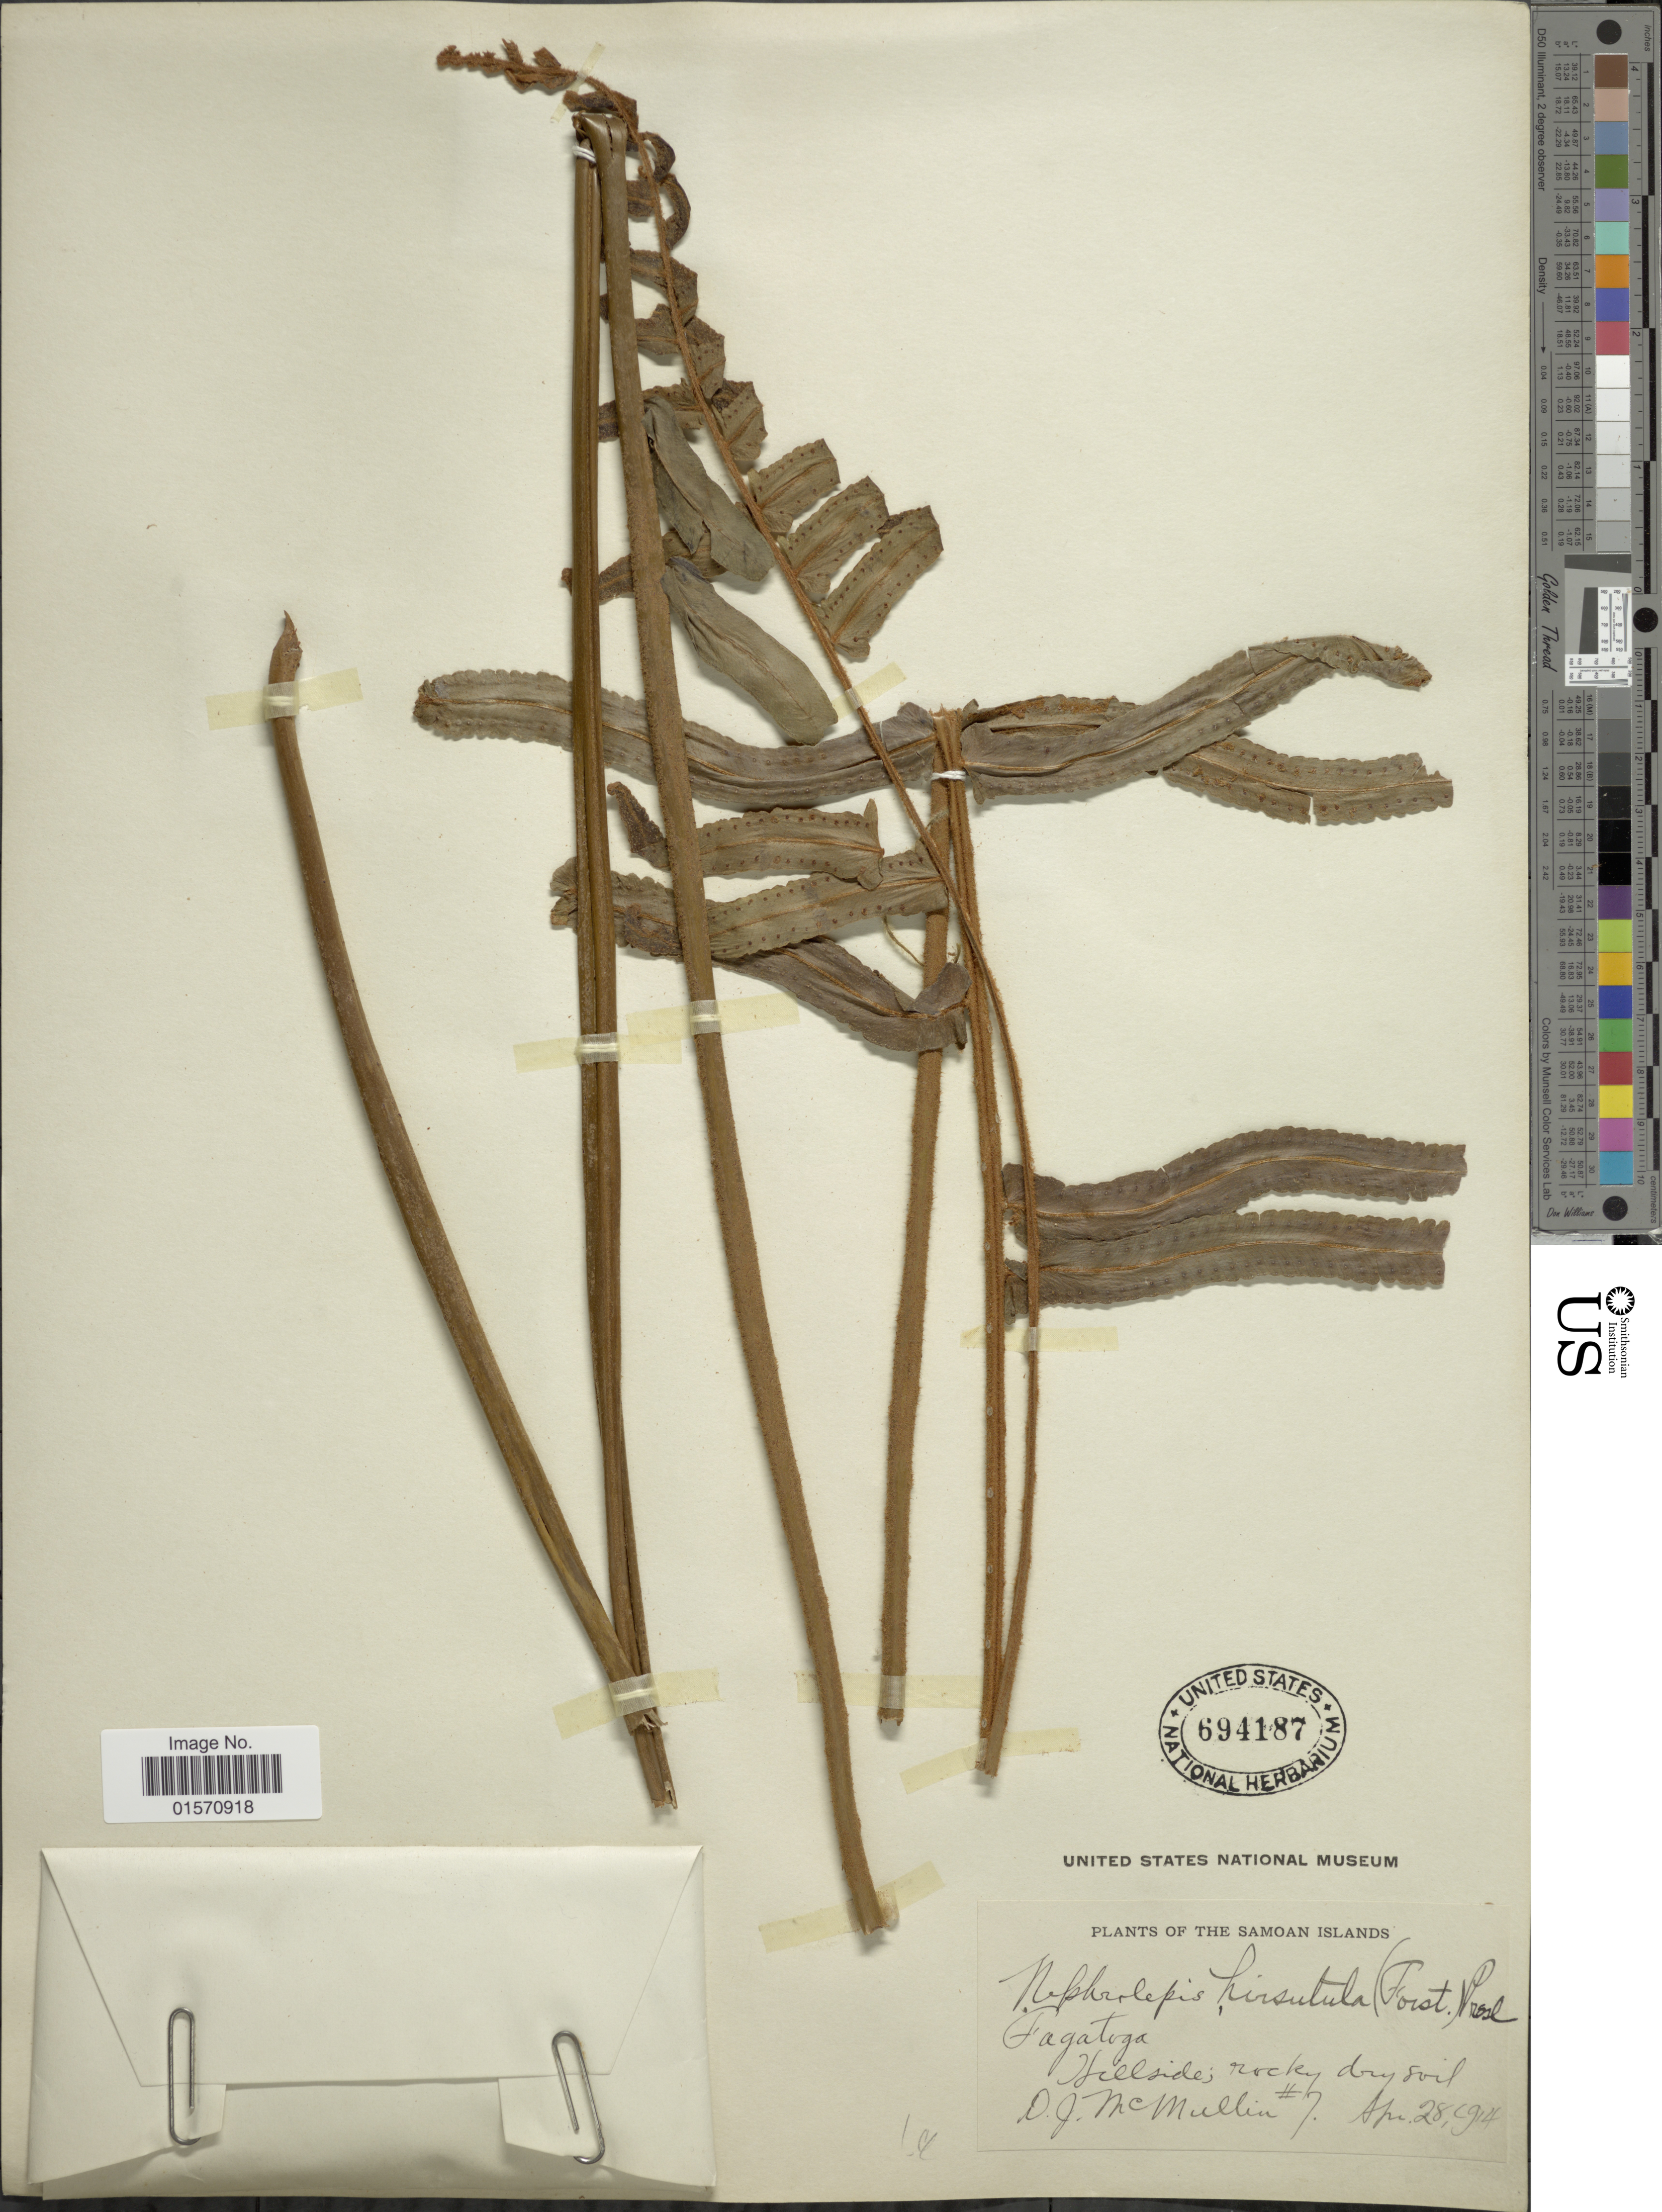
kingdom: Plantae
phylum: Tracheophyta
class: Polypodiopsida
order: Polypodiales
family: Nephrolepidaceae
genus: Nephrolepis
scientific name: Nephrolepis hirsutula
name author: (G. Forst.) C. Presl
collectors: D. McMullin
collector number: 7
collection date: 1914-04-28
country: American Samoa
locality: Samoan Islands. Fagatoga. Hillside; rocky dry soil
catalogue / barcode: US 694187